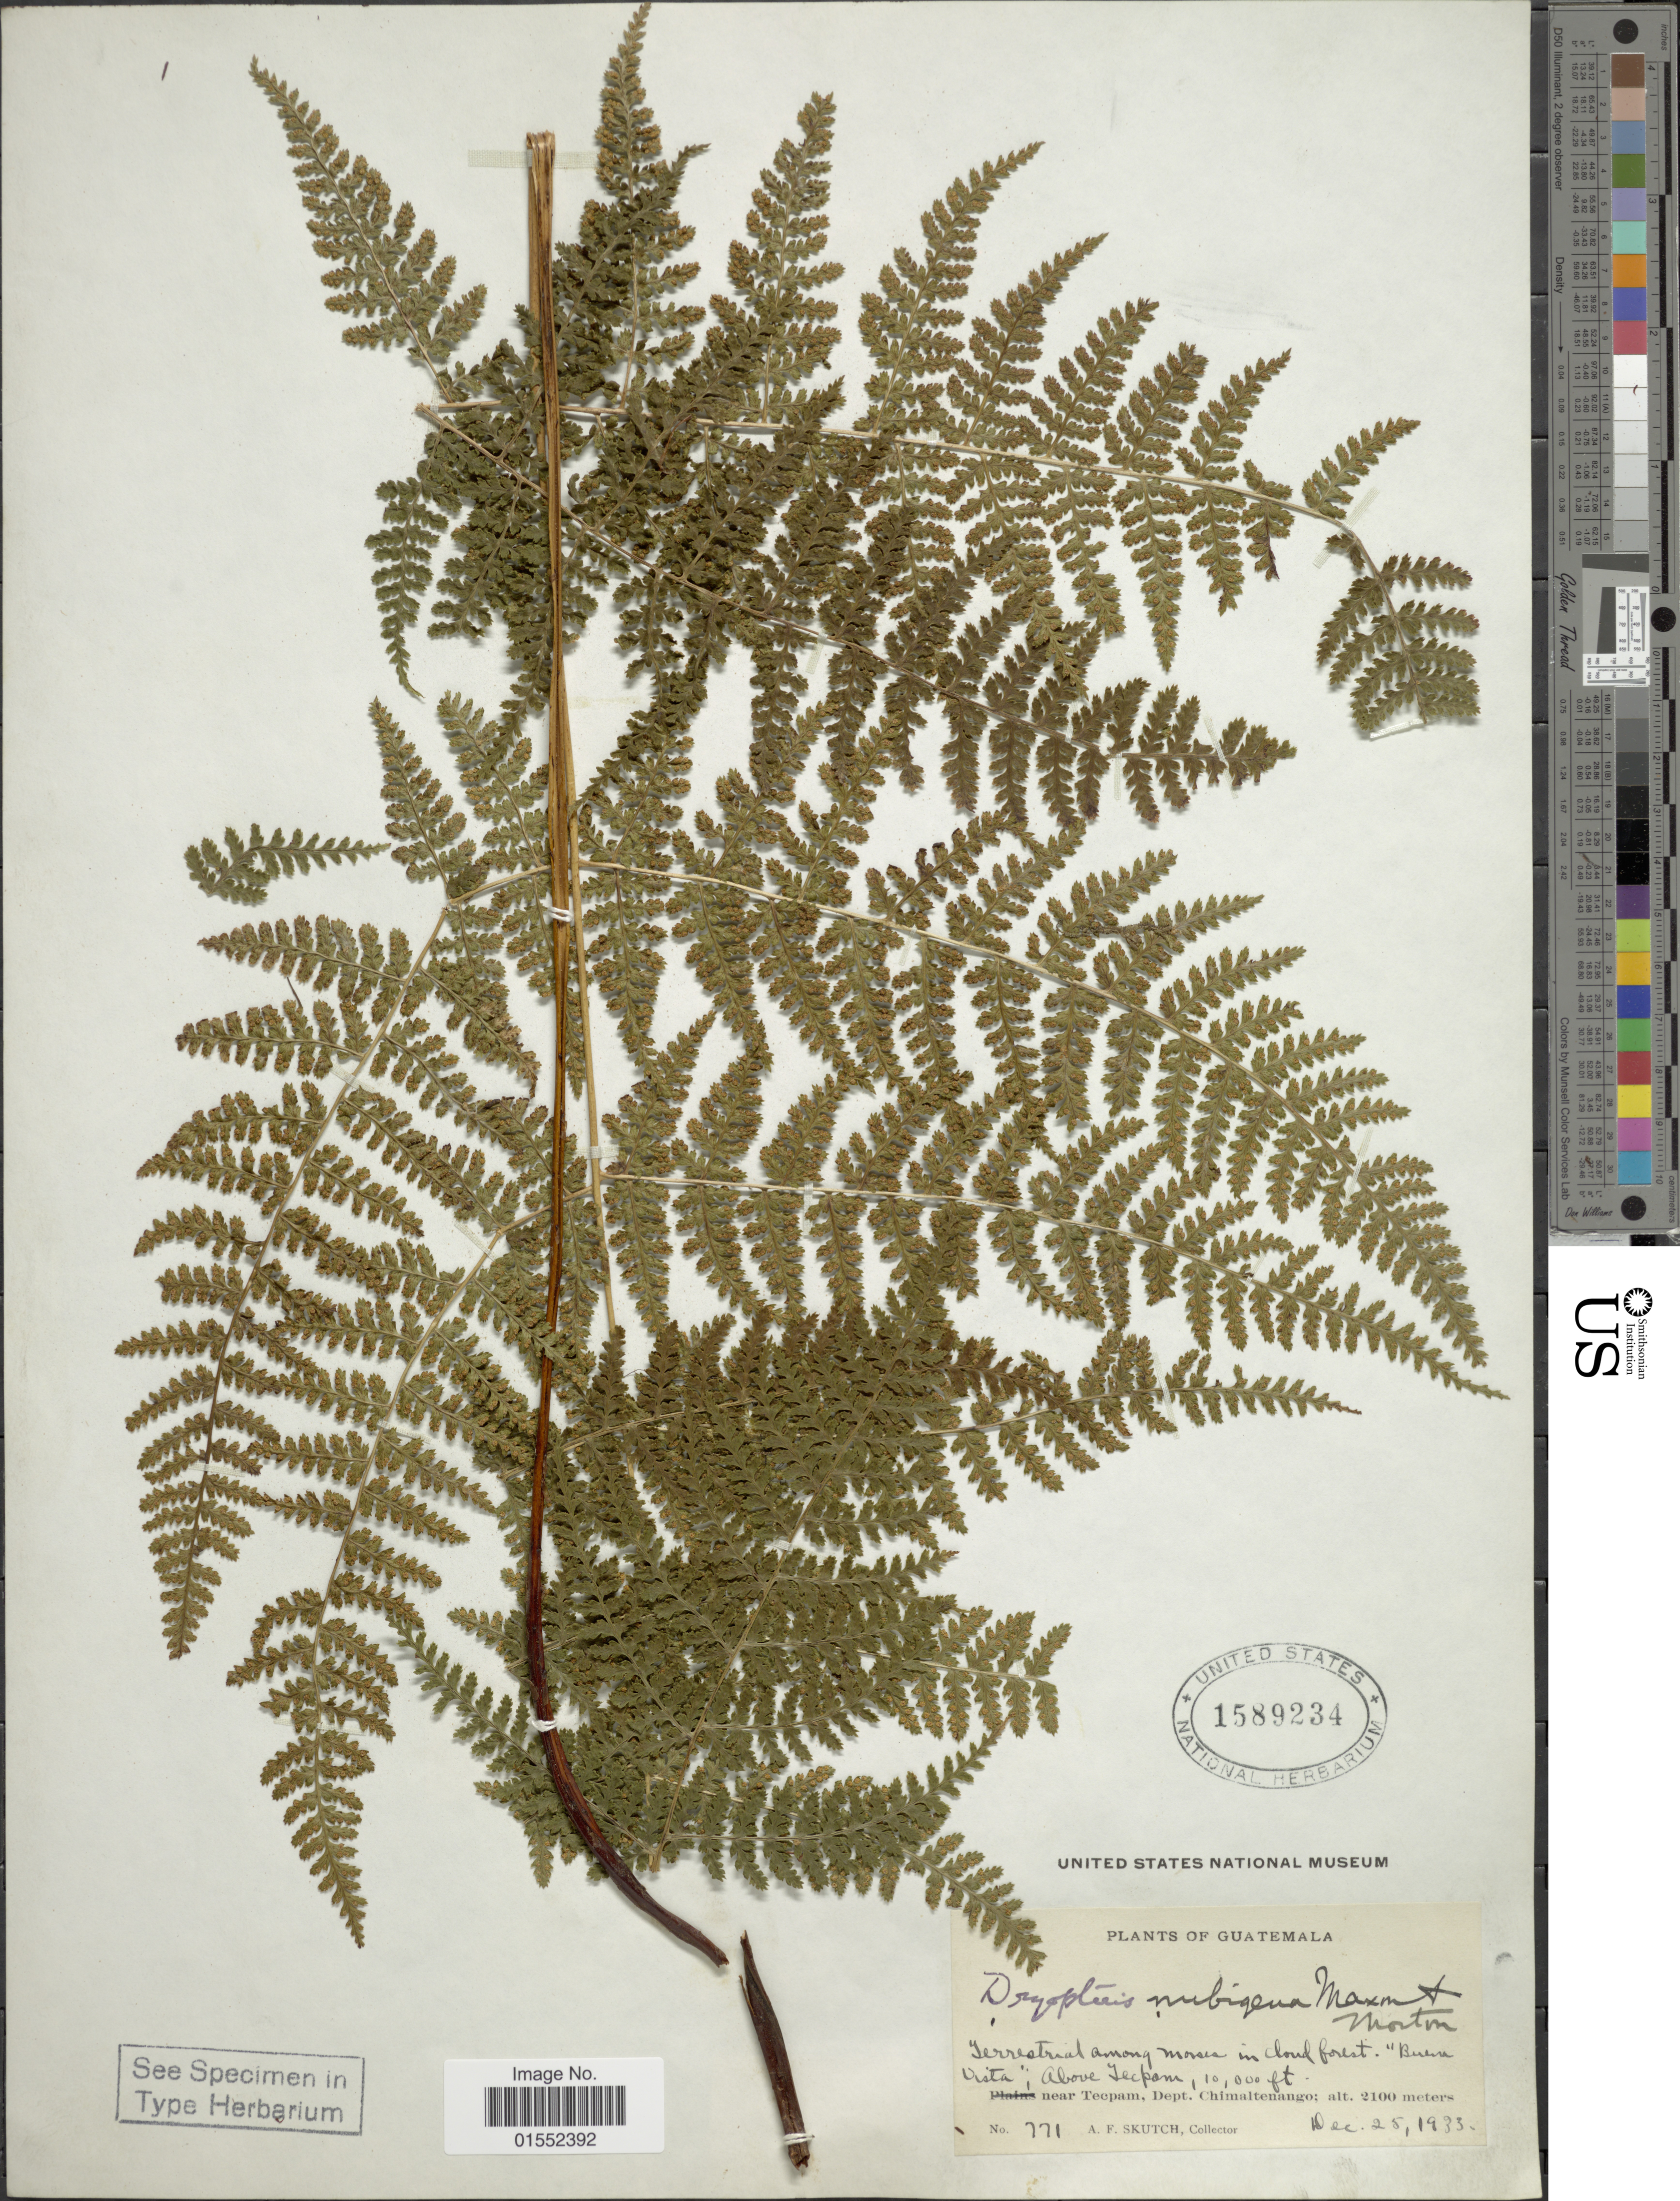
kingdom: Plantae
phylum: Tracheophyta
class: Polypodiopsida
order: Polypodiales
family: Dryopteridaceae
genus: Dryopteris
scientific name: Dryopteris nubigena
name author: Maxon & C.V. Morton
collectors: A. F. Skutch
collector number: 771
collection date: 1933-12-25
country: Guatemala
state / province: Chimaltenango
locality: Buena Vista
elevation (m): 2100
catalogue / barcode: US 1589234